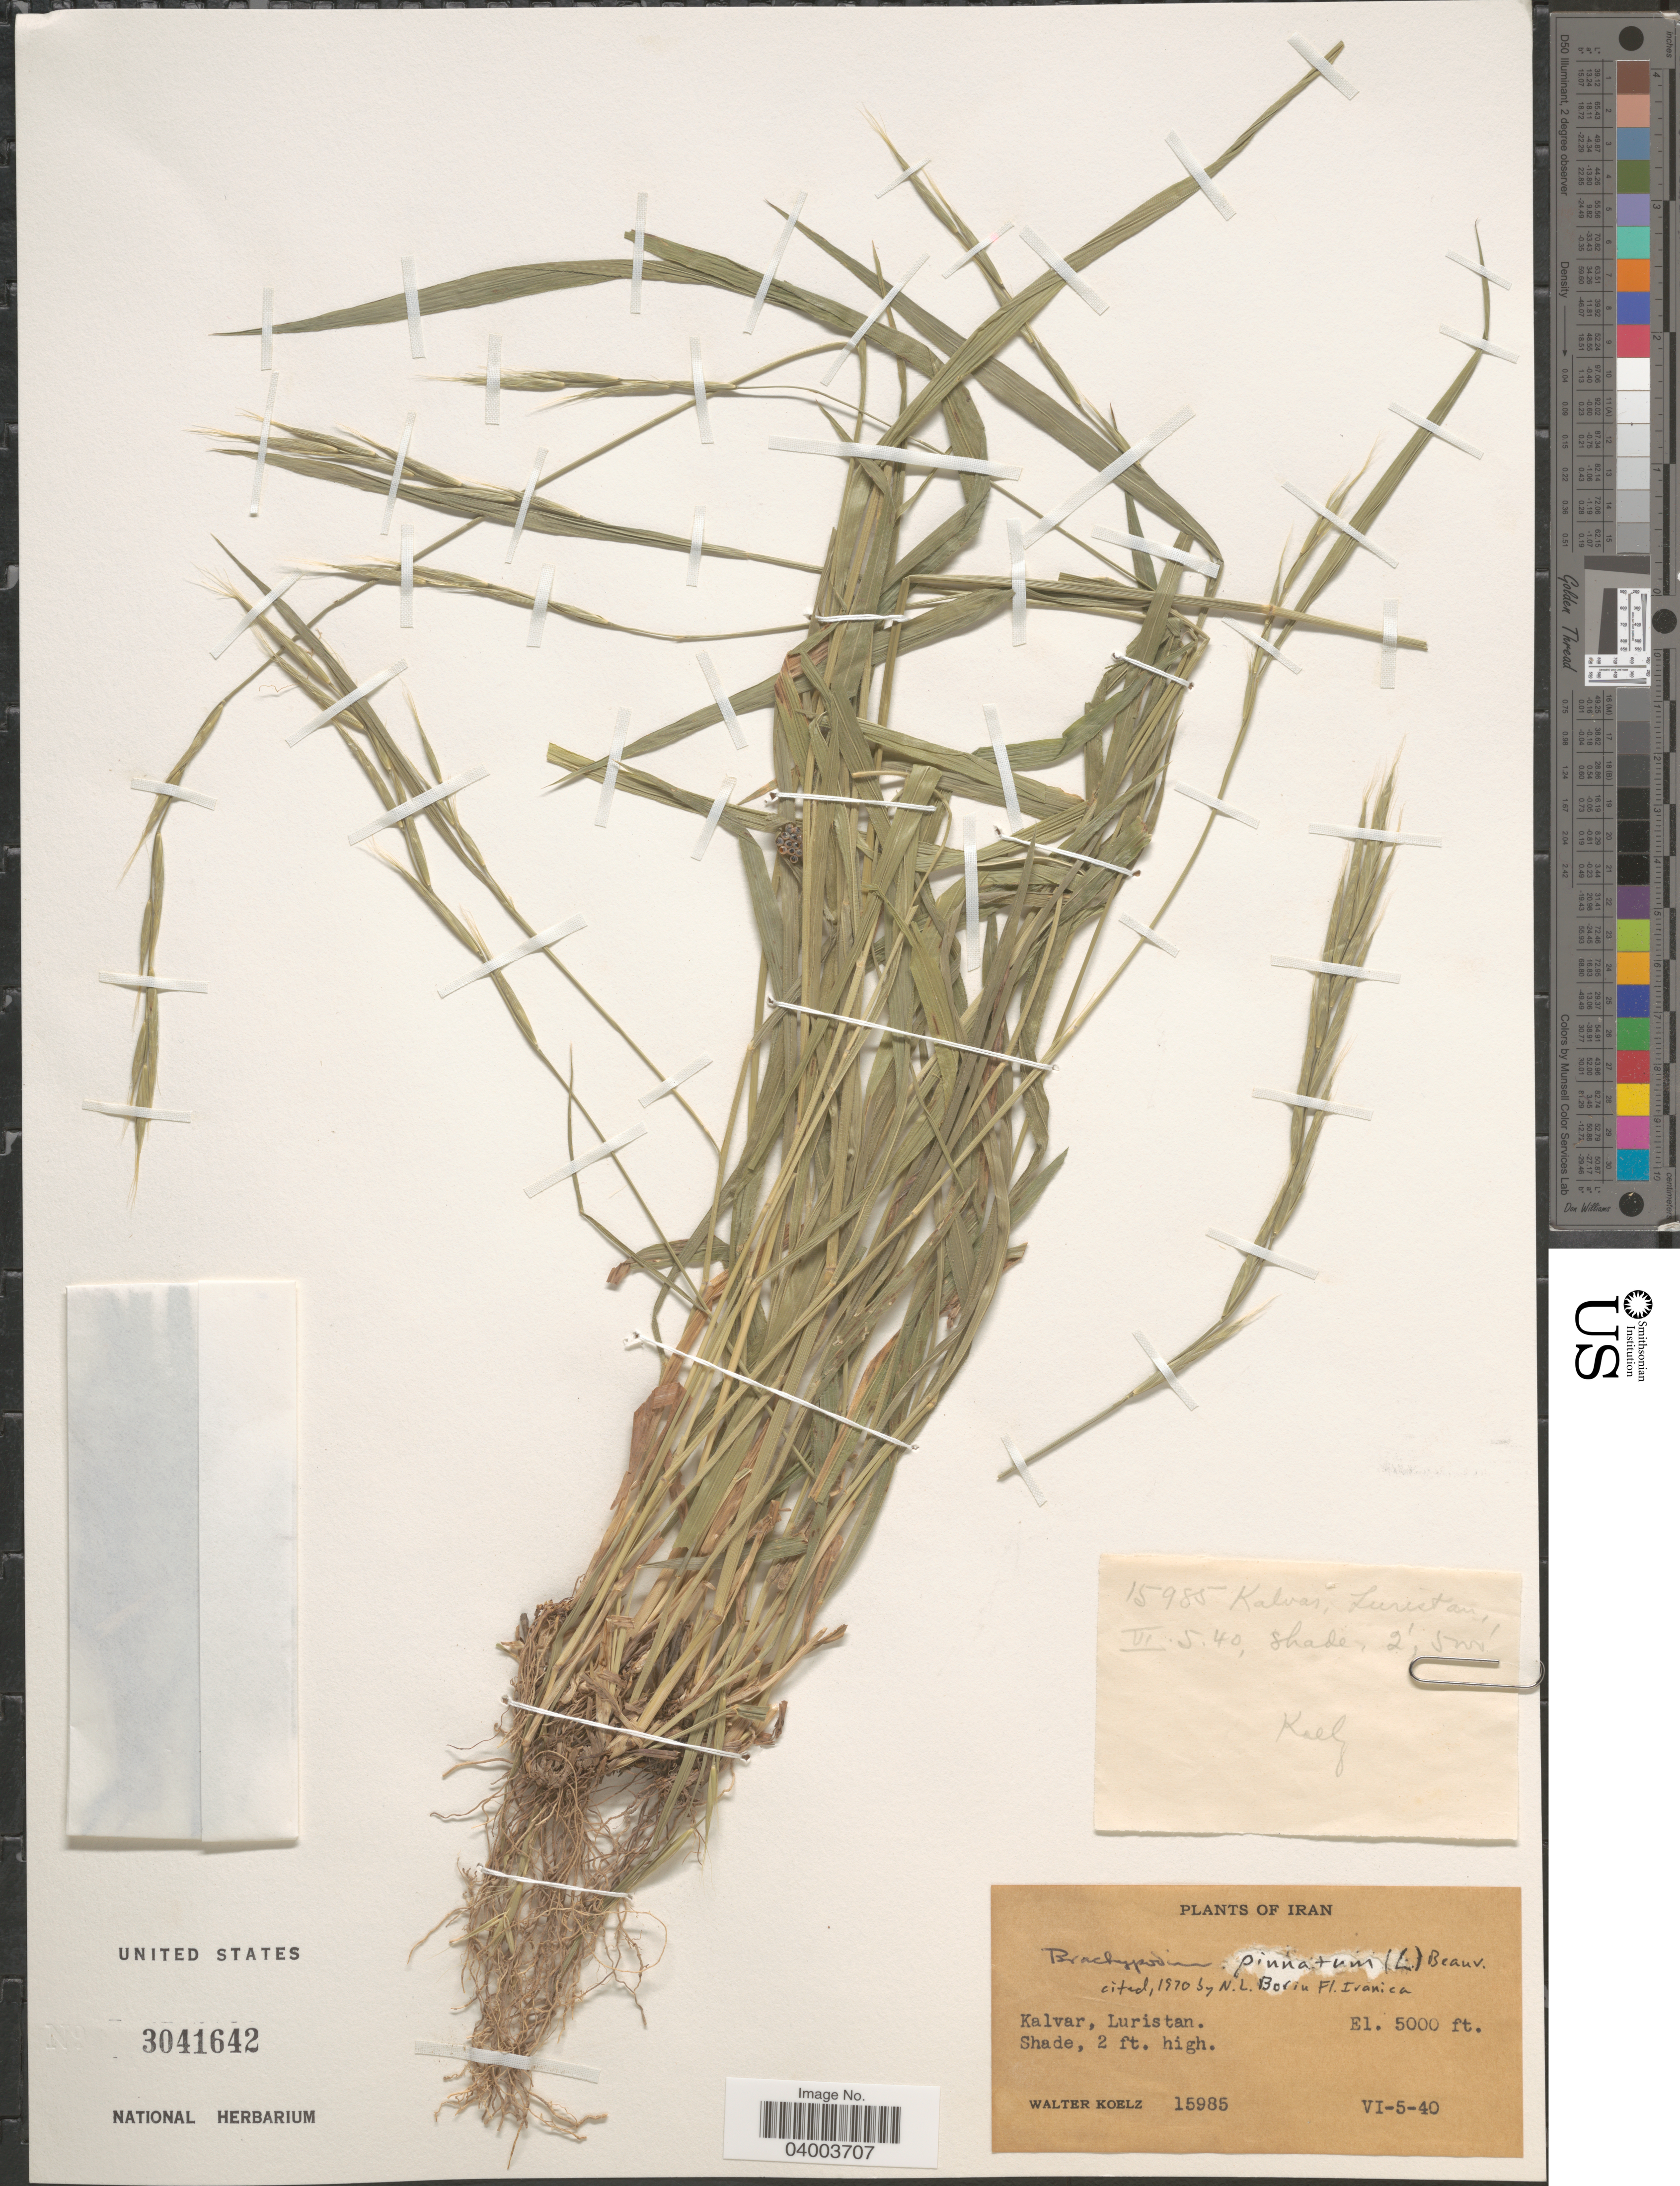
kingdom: Plantae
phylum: Tracheophyta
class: Liliopsida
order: Poales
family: Poaceae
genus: Brachypodium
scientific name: Brachypodium pinnatum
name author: (L.) P. Beauv.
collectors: W. N. Koelz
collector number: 15985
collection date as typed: Transcribed d/m/y: 5/6/40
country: Iran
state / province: Lorestan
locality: Kalvar, Luristan.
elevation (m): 1524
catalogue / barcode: US 3041642